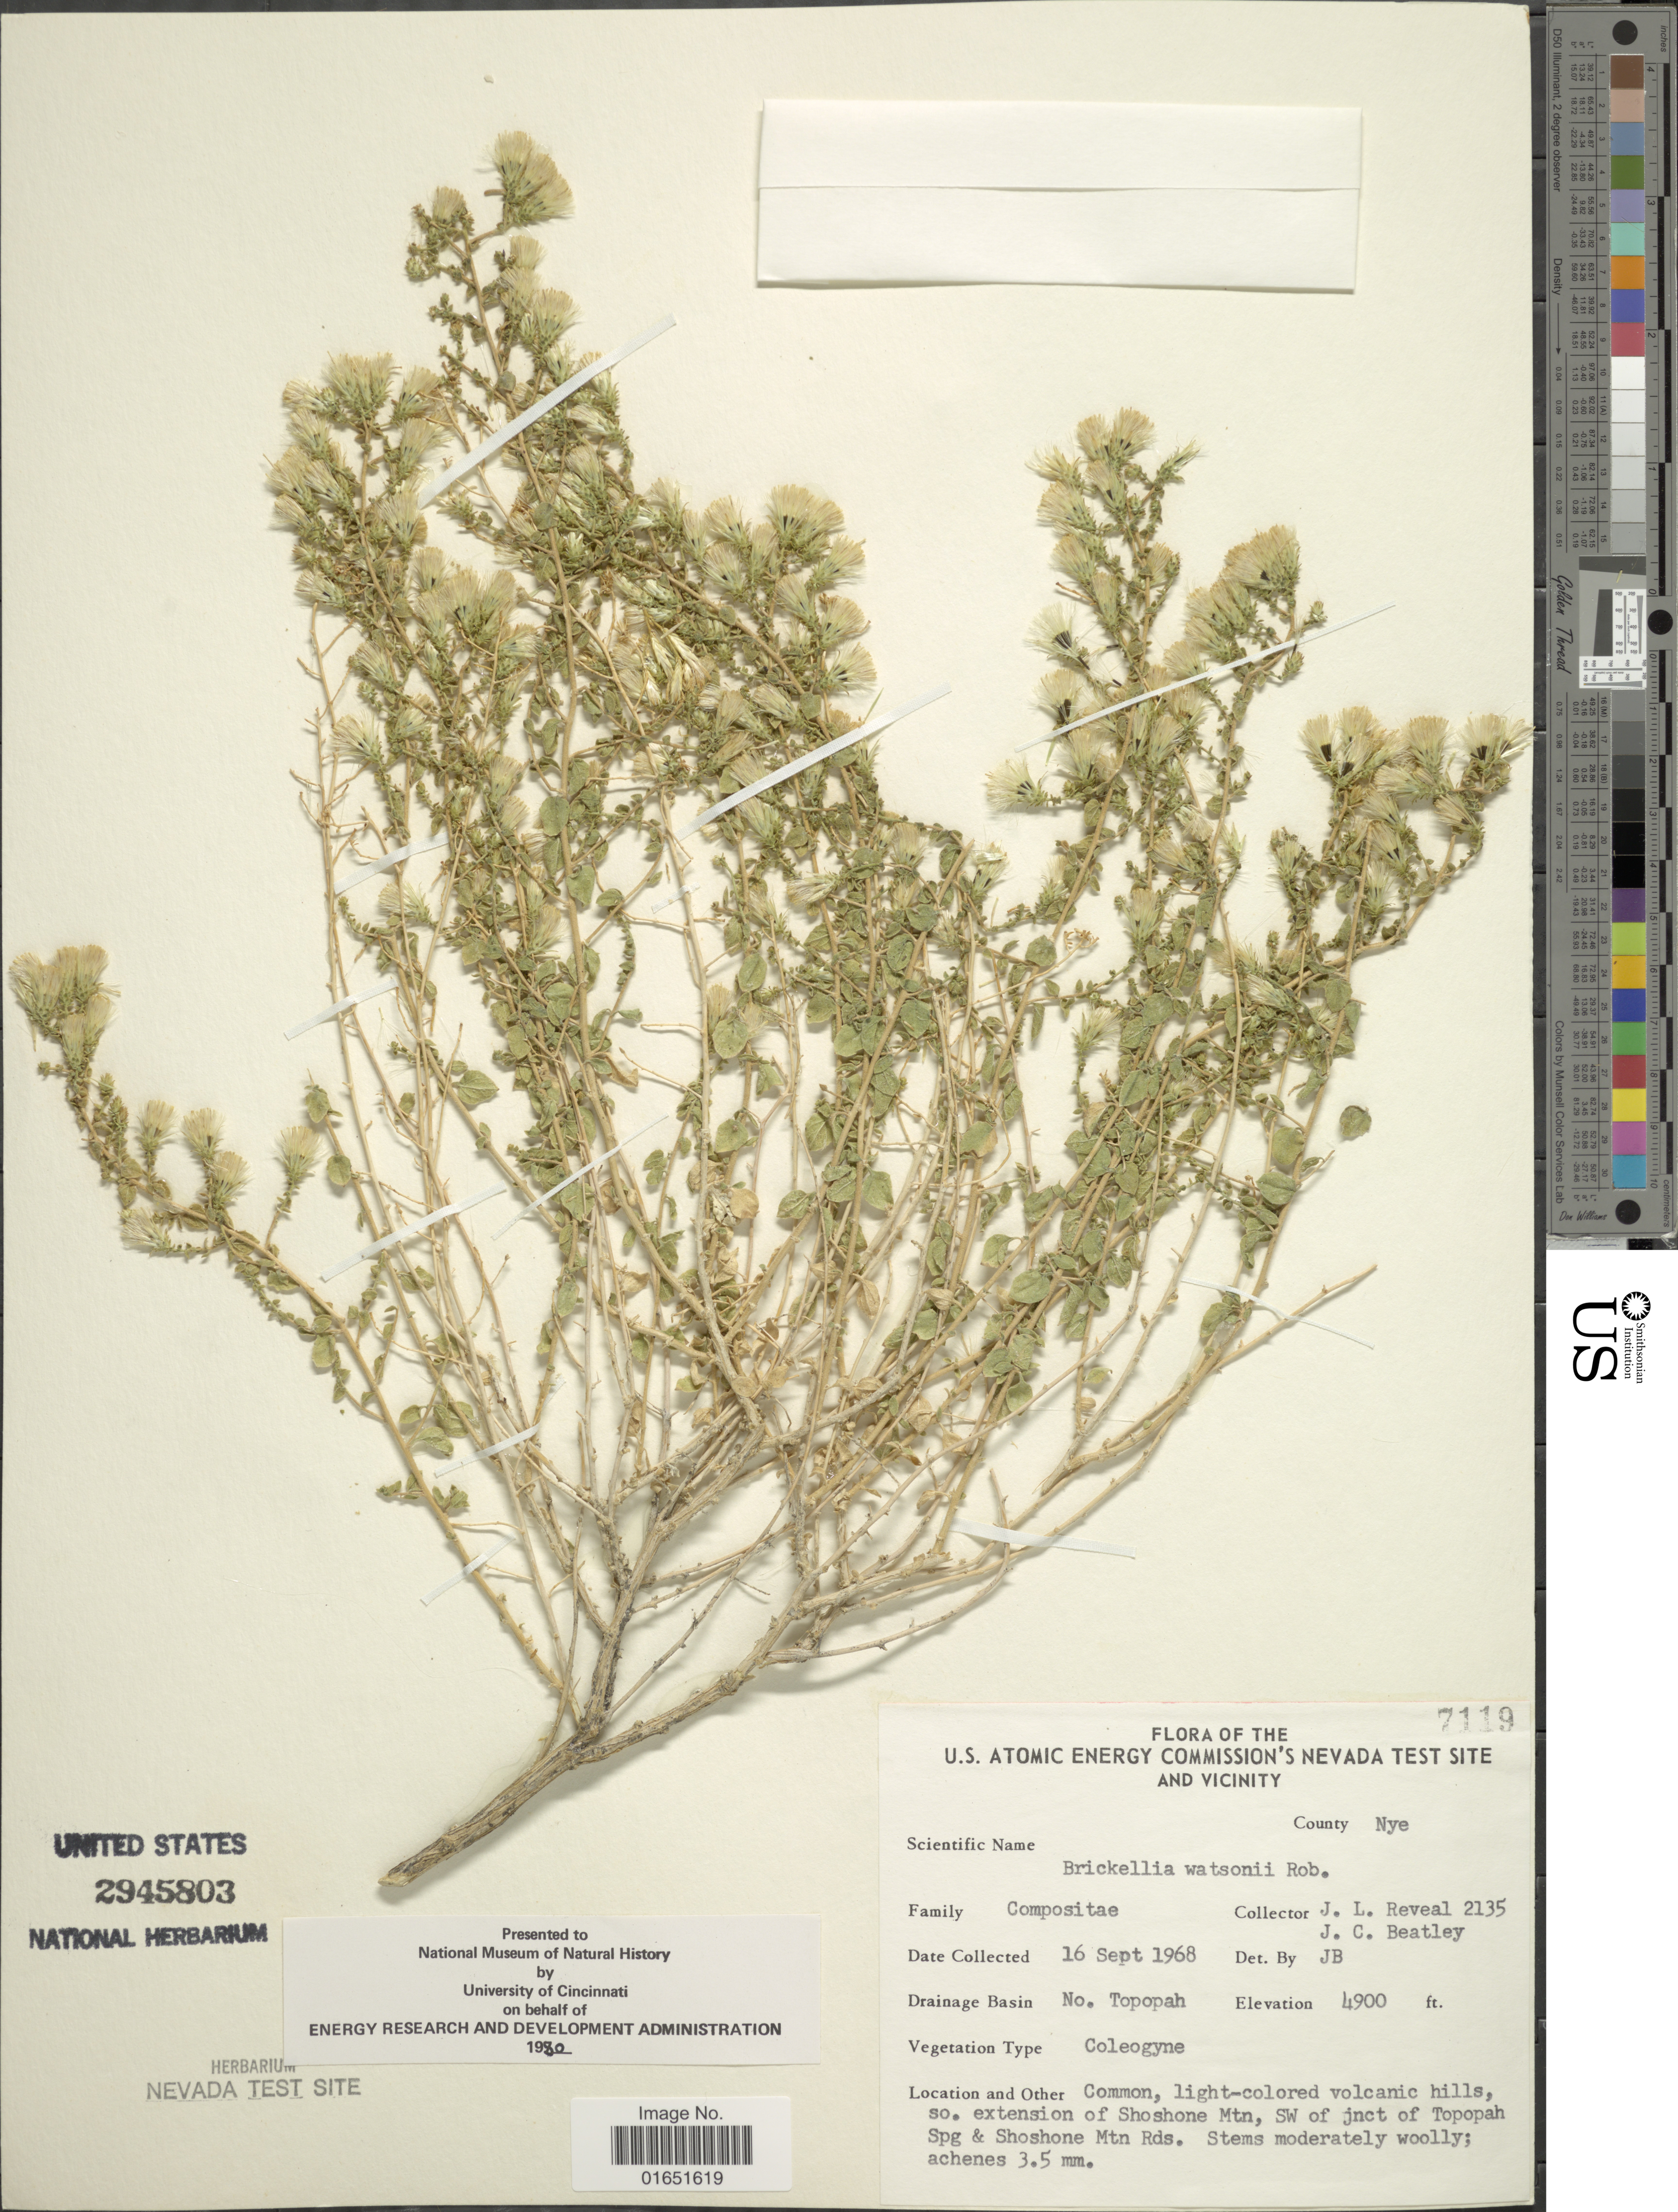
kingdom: Plantae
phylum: Tracheophyta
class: Magnoliopsida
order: Asterales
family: Asteraceae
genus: Brickellia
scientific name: Brickellia watsonii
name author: B.L. Rob.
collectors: J. L. Reveal & J. C. Beatley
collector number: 7119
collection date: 1968-09-16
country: United States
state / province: Nevada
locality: U.S. Atomic Energy Commison's Nevada Test Site and Vicinity, County Nye, Drainage Basin No Topopah, Common, light-colored volcanic hills, so. extension of Shoshone Mtn, SW of jnct of Topopah Spg & Shoshone Mtn Rds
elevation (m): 1494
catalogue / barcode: US 2945803